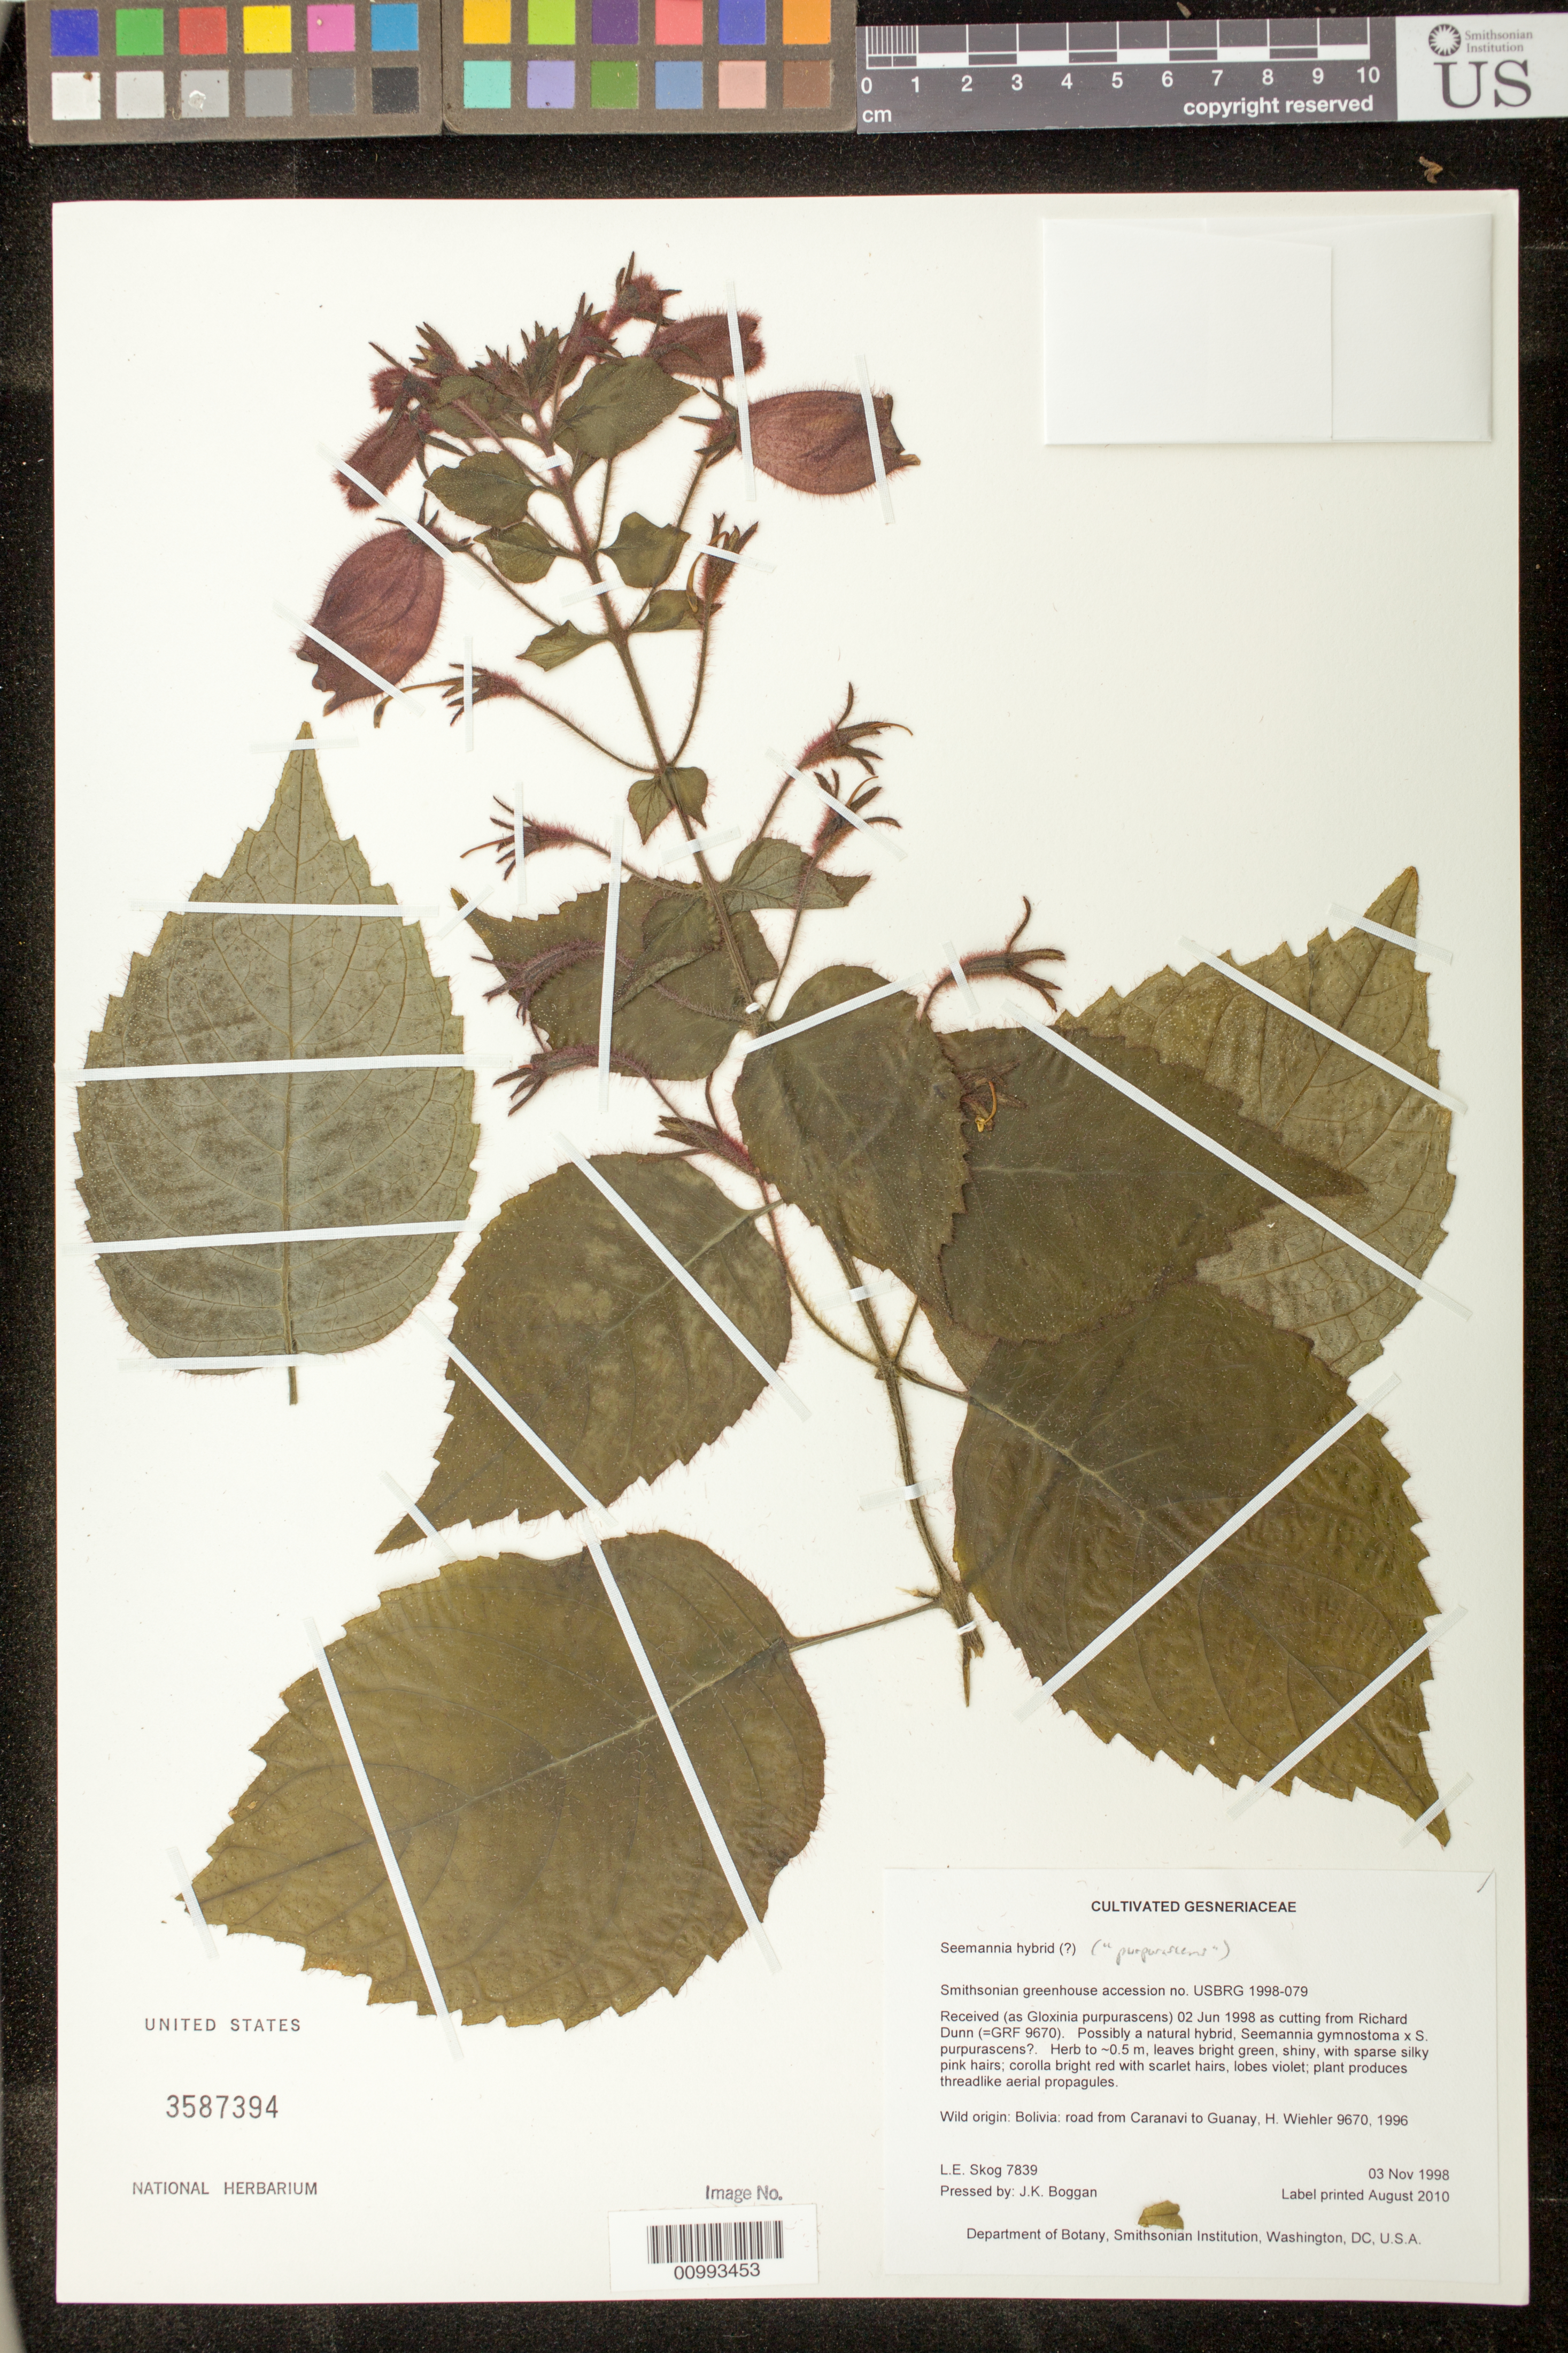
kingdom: Plantae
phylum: Tracheophyta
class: Magnoliopsida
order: Lamiales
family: Gesneriaceae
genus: Seemannia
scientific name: Seemannia hybrid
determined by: Boggan, J. K., (US), NMNH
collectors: L. E. Skog & J. K. Boggan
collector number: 7839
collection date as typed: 03 Nov 1998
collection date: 1998-11-03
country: Bolivia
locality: Department of Botany, Smithsonian Institution, Washington, DC, U.S.A.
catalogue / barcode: US 3587394